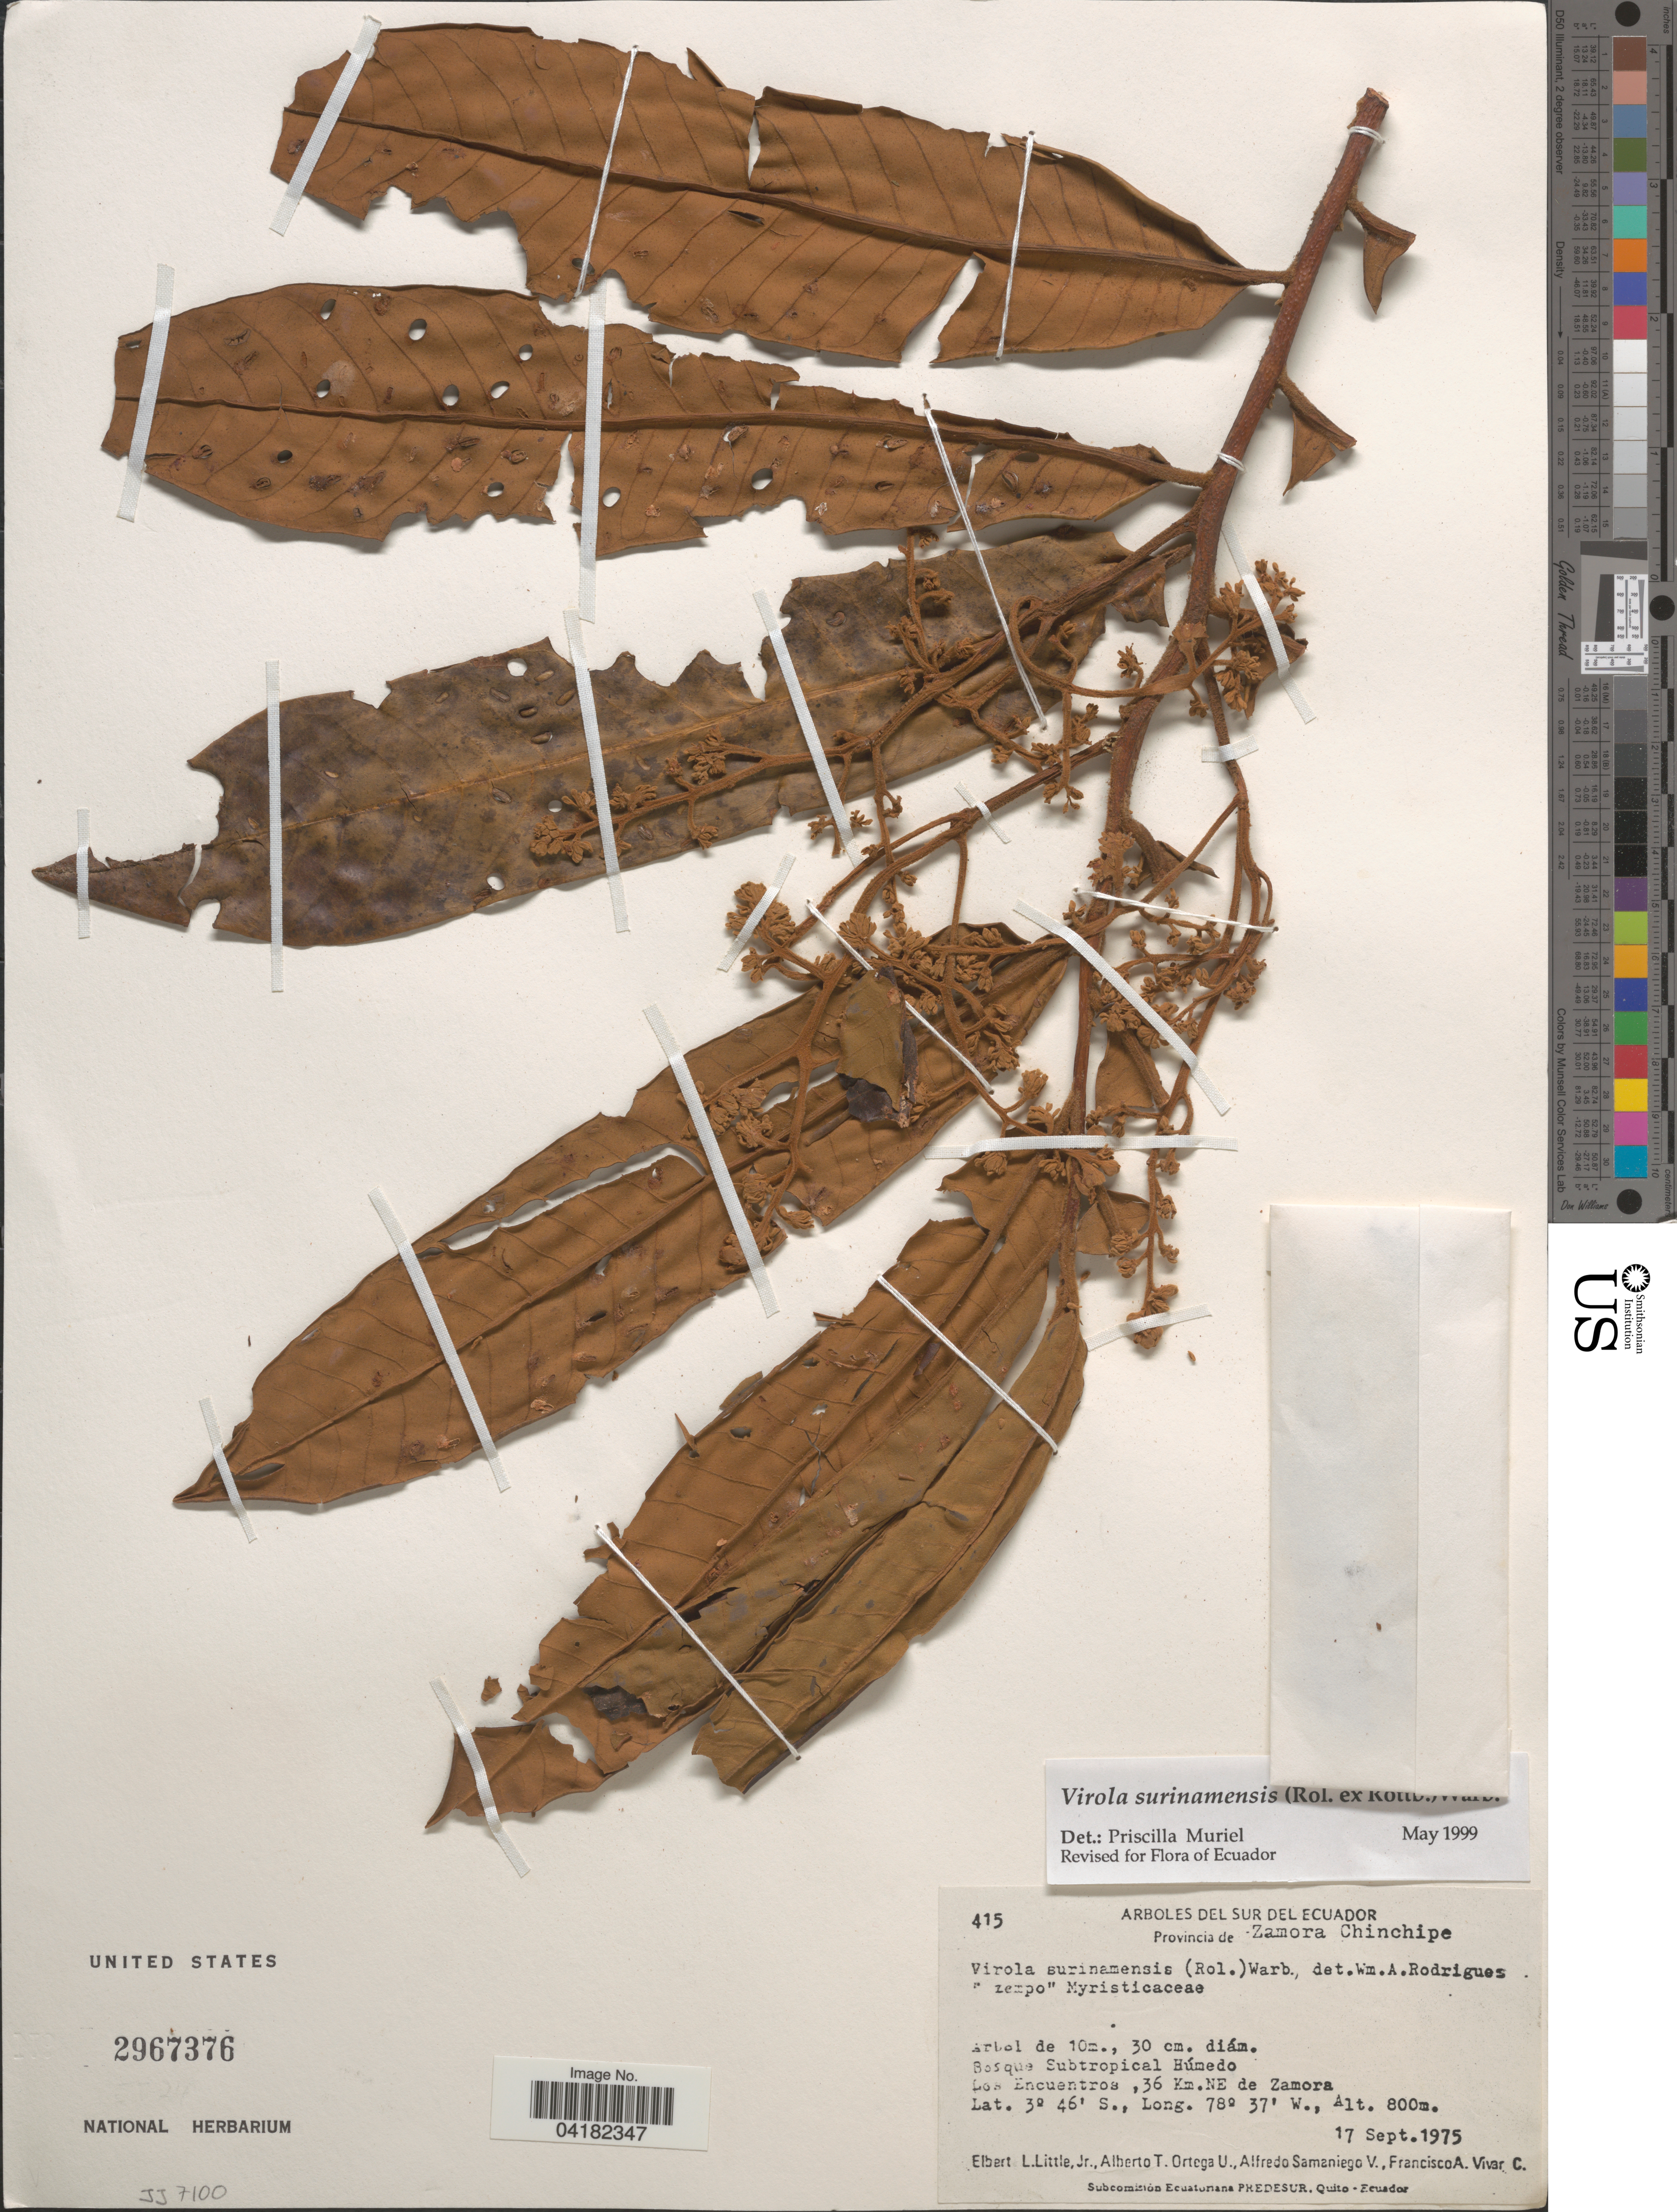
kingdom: Plantae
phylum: Tracheophyta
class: Magnoliopsida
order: Magnoliales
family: Myristicaceae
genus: Virola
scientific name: Virola surinamensis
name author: (Rol.) Warb.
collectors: E. L. Little, A. T. Ortega U., A. Samaniego & F. A. Vivar C.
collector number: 415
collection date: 1975-09-17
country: Ecuador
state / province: Zamora-Chinchipe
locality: Los Encuentros, 36 Km. NE de Zamora.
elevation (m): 800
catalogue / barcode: US 2967376